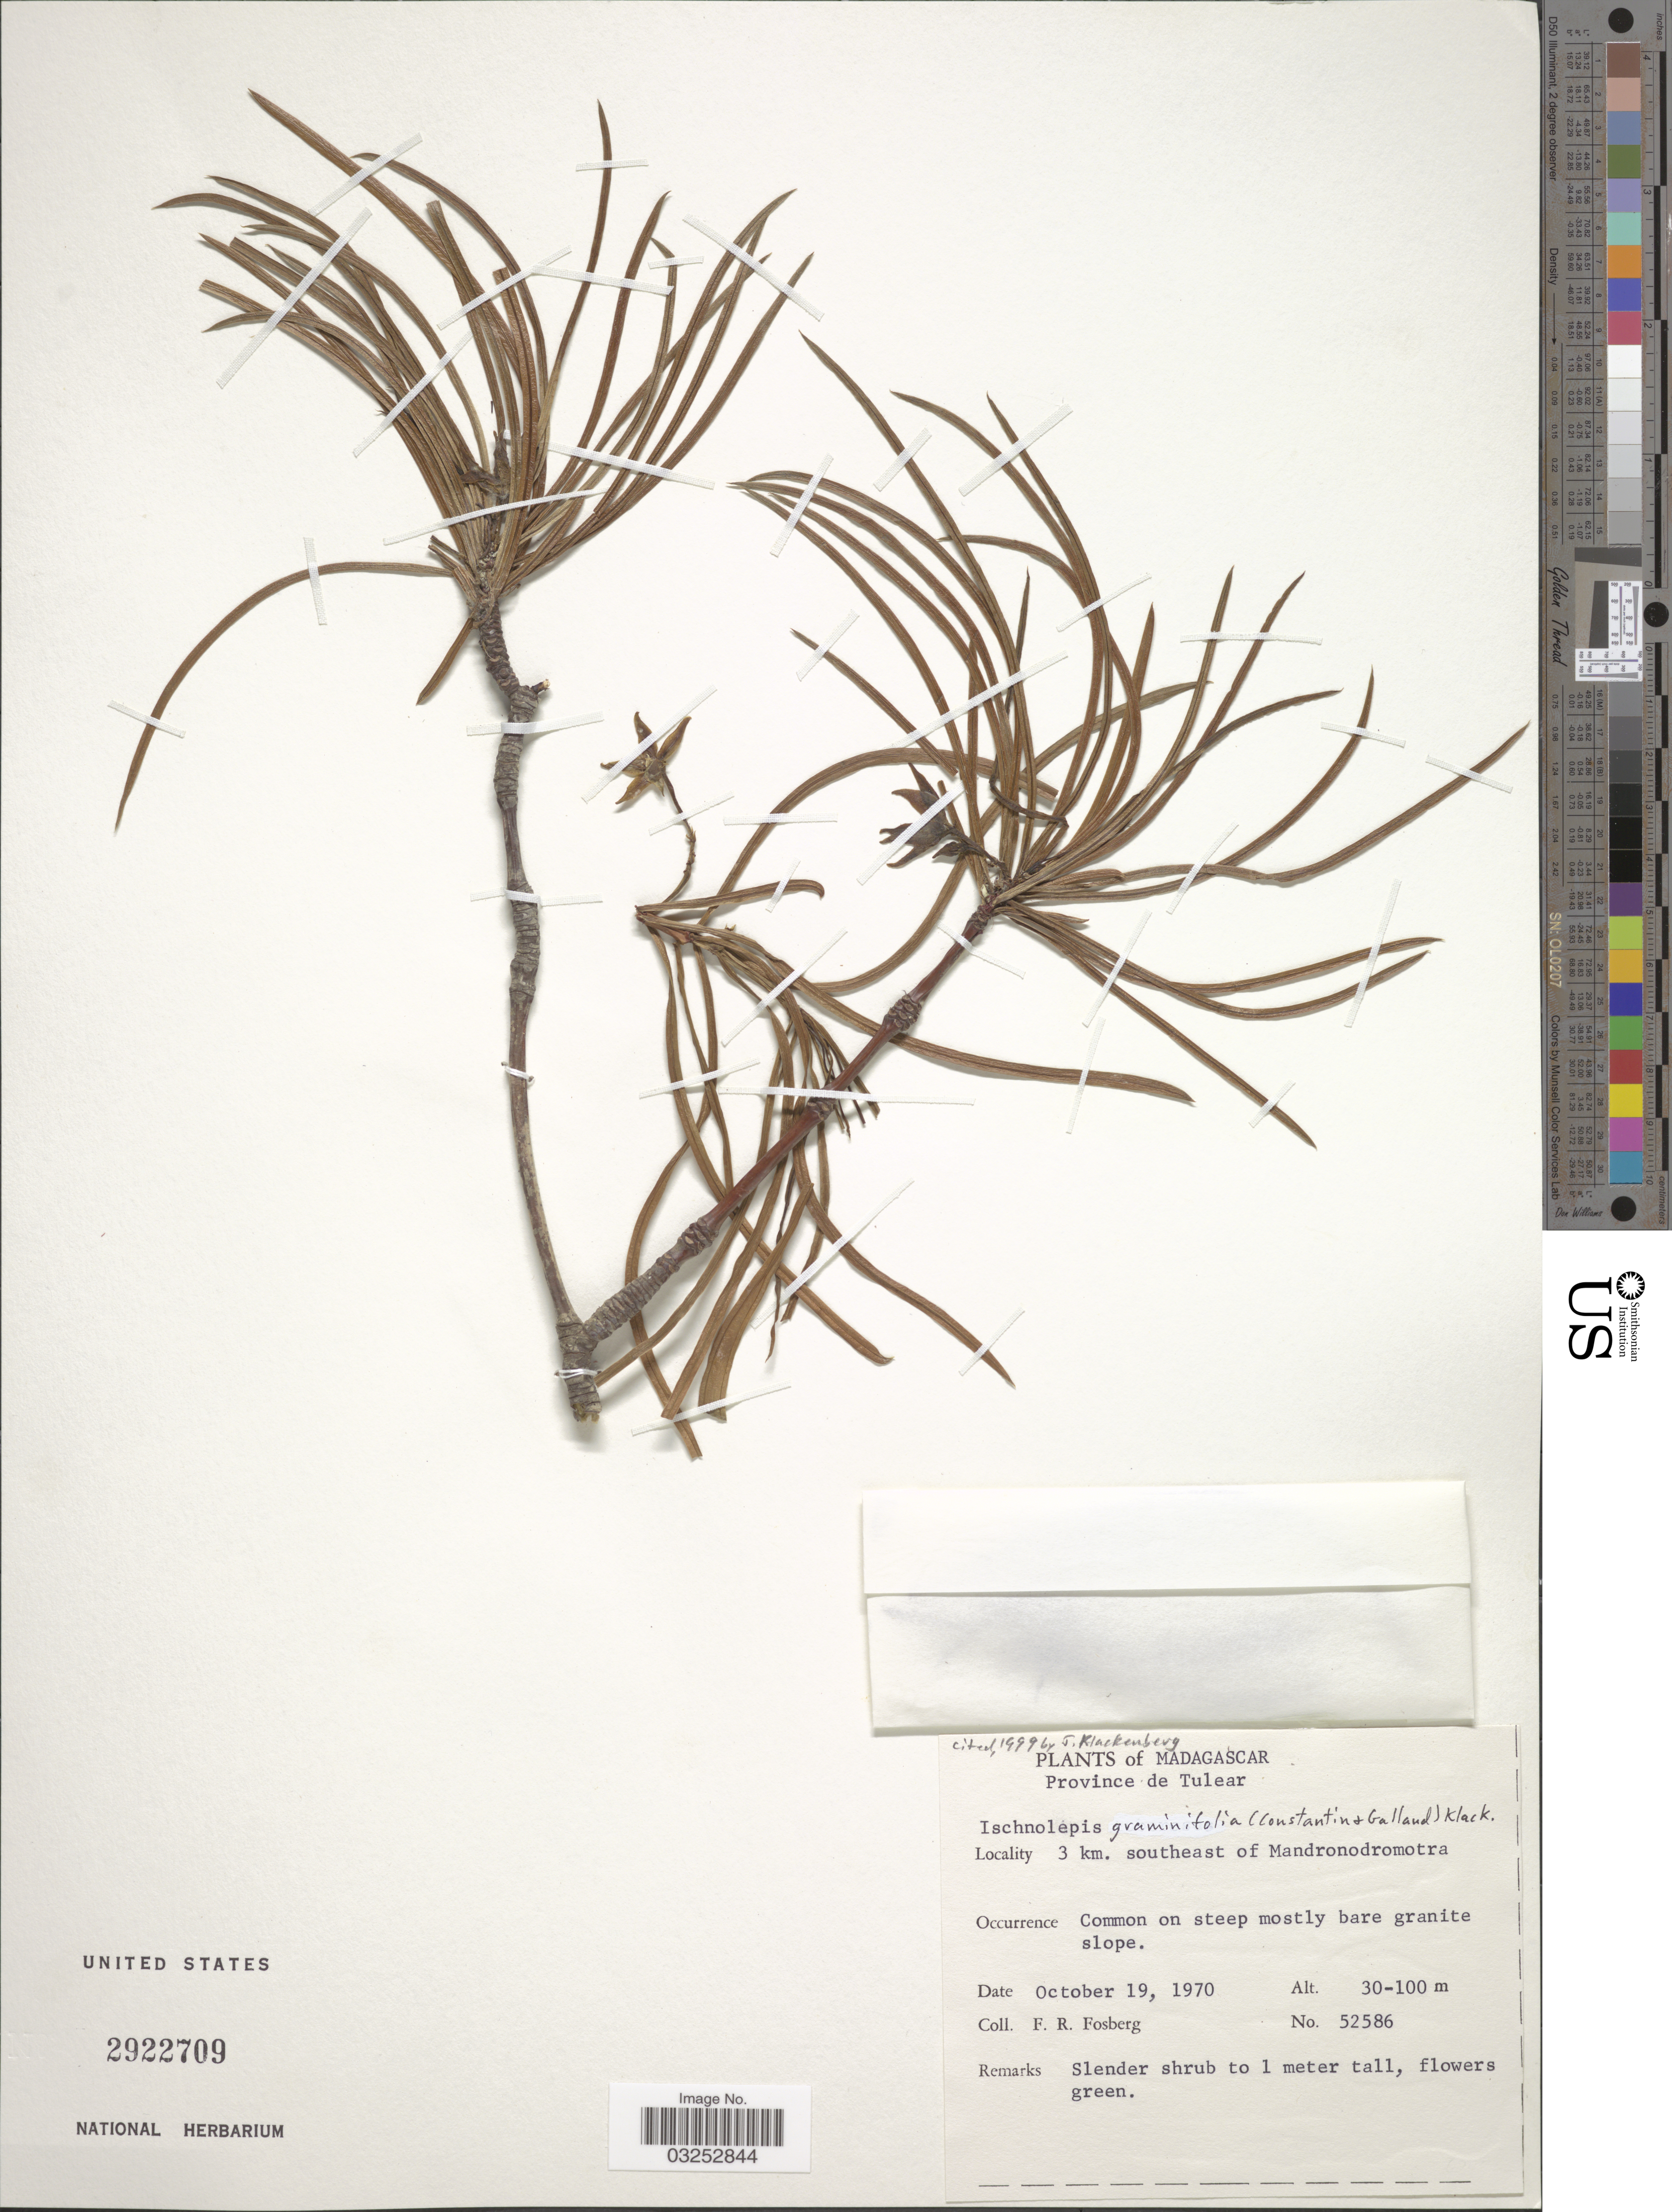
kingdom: Plantae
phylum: Tracheophyta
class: Magnoliopsida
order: Gentianales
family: Apocynaceae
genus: Ischnolepis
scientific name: Ischnolepis graminifolia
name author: (Costantin & Gallaud) Klack.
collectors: F. R. Fosberg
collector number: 52586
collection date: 1970-10-19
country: Madagascar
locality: Province de Tulear, 3 km. southeast of Mandronodromotra.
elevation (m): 30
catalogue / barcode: US 2922709